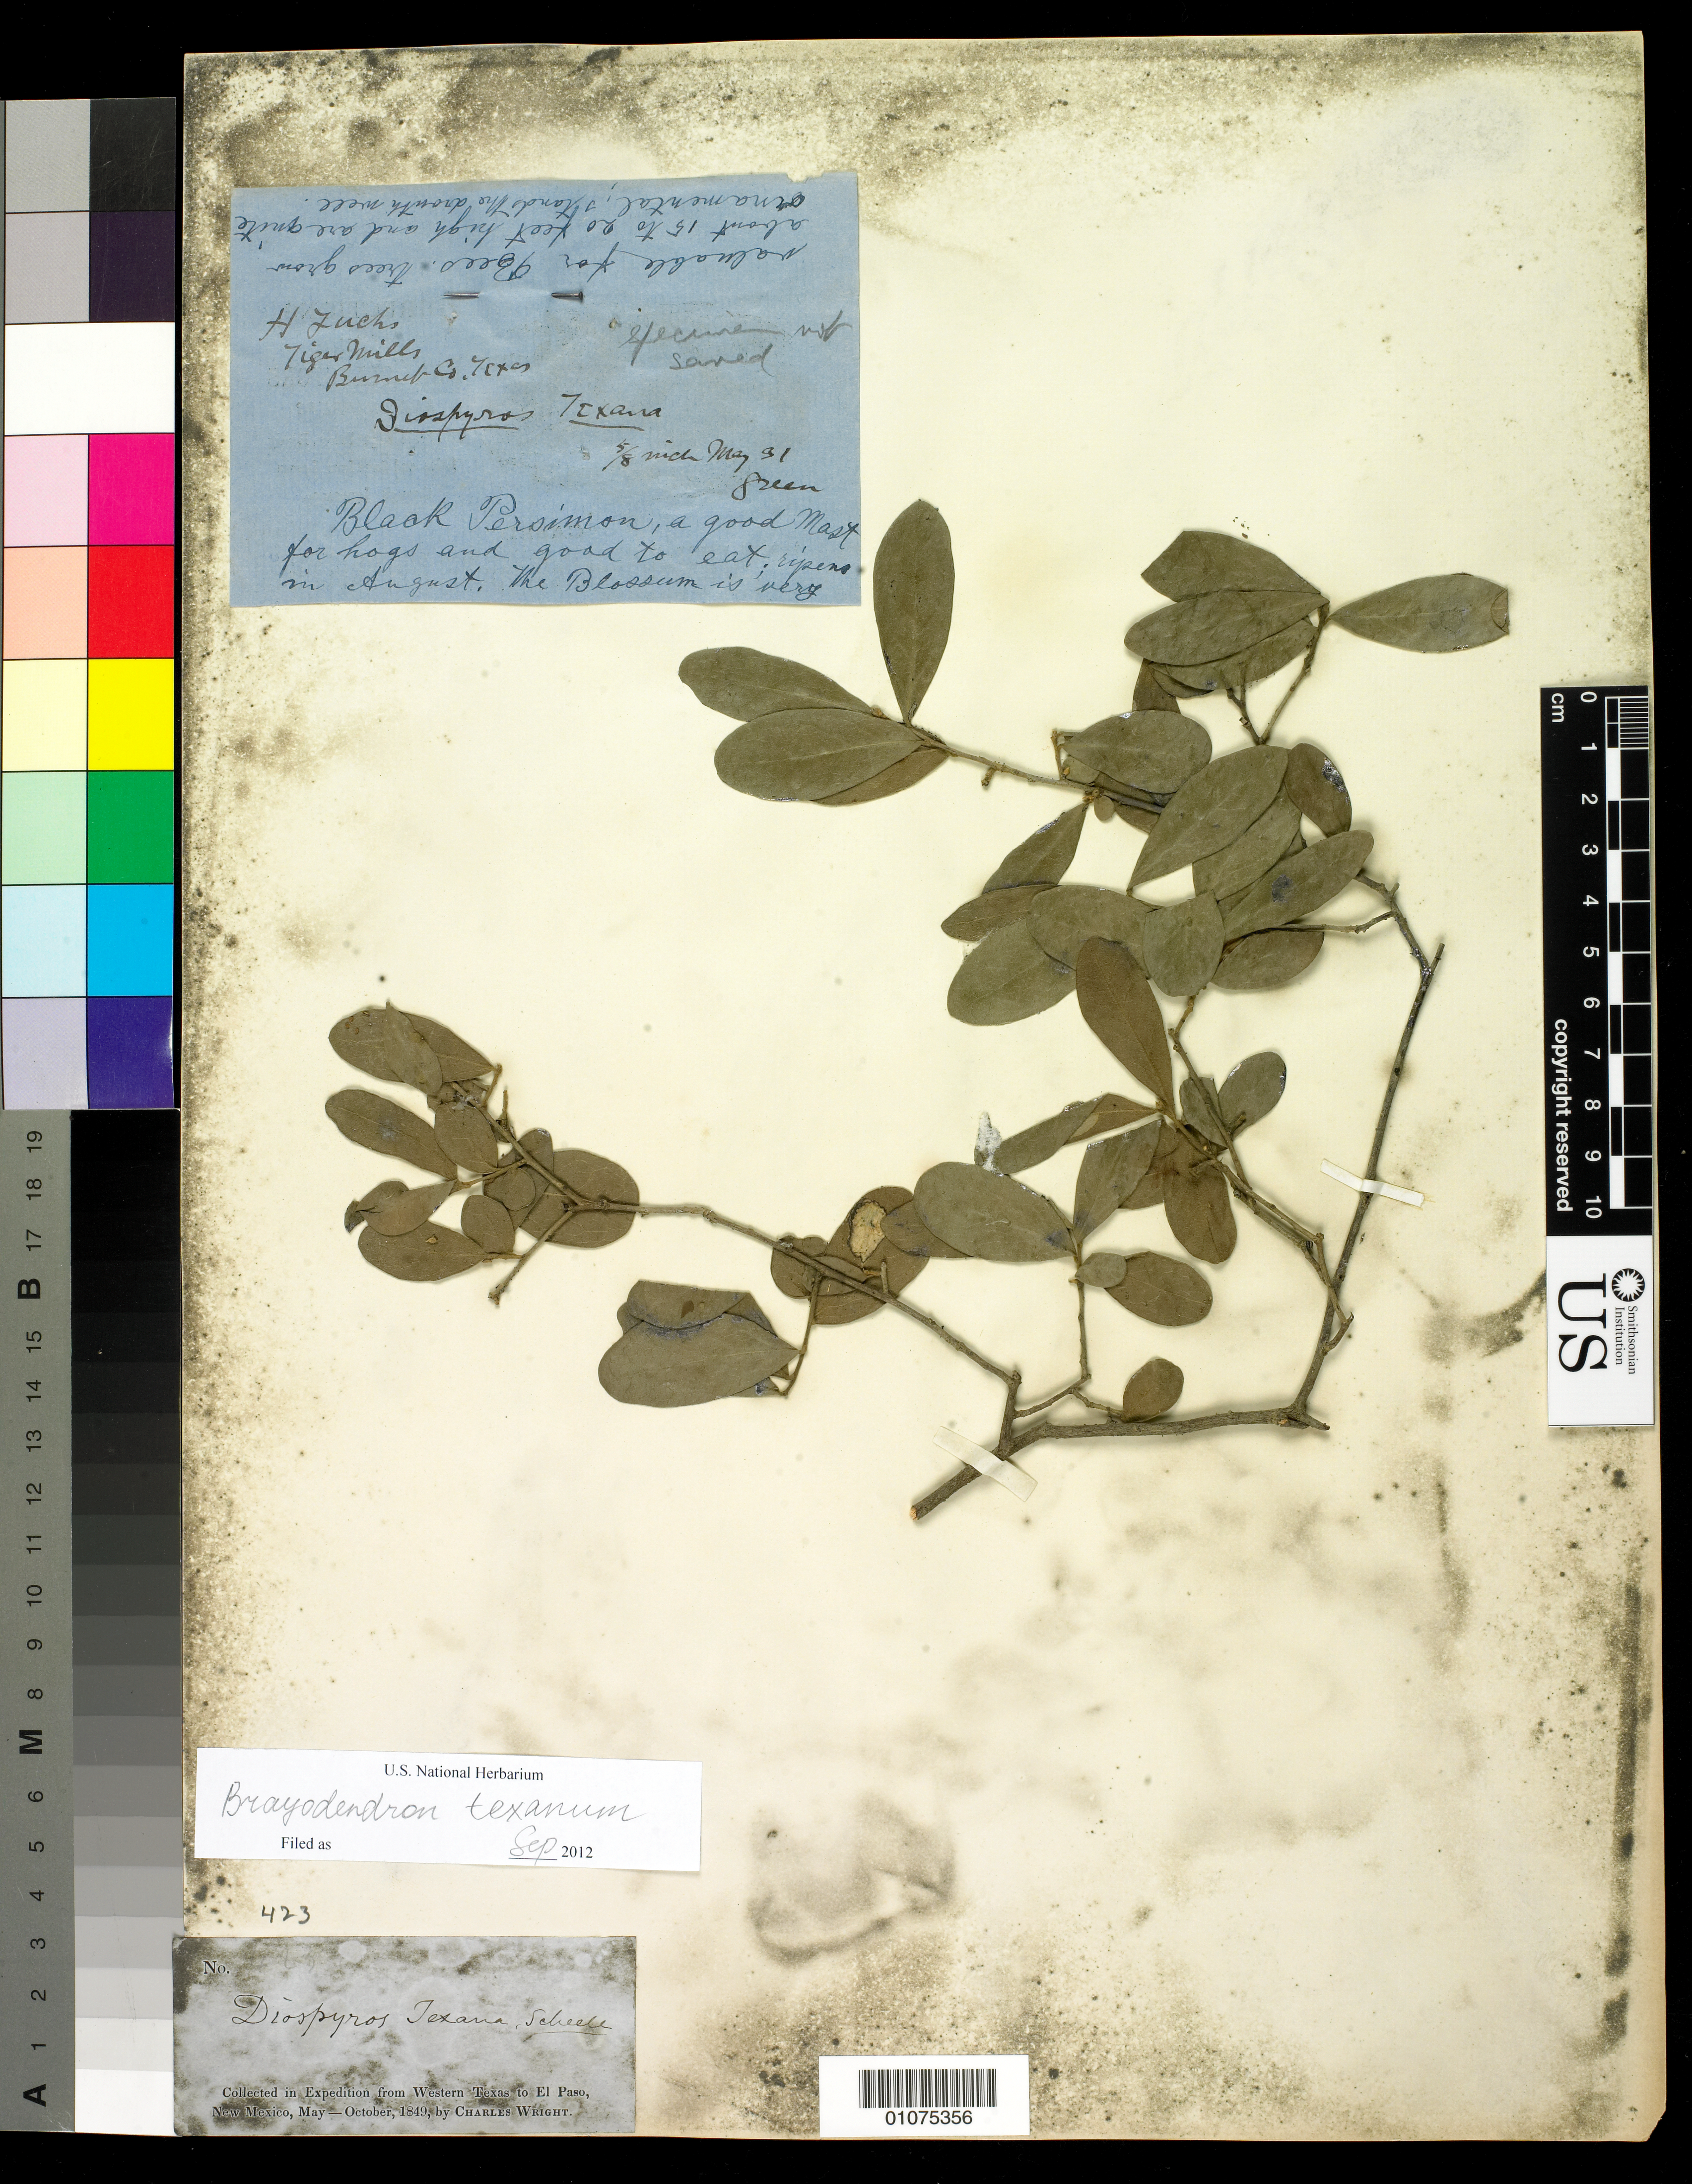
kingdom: Plantae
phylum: Tracheophyta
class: Magnoliopsida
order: Ericales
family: Ebenaceae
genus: Diospyros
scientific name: Diospyros texana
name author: Scheele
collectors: C. Wright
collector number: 423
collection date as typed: May 1849 to -- Oct 1849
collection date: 1849-05/1849-10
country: United States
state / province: Texas